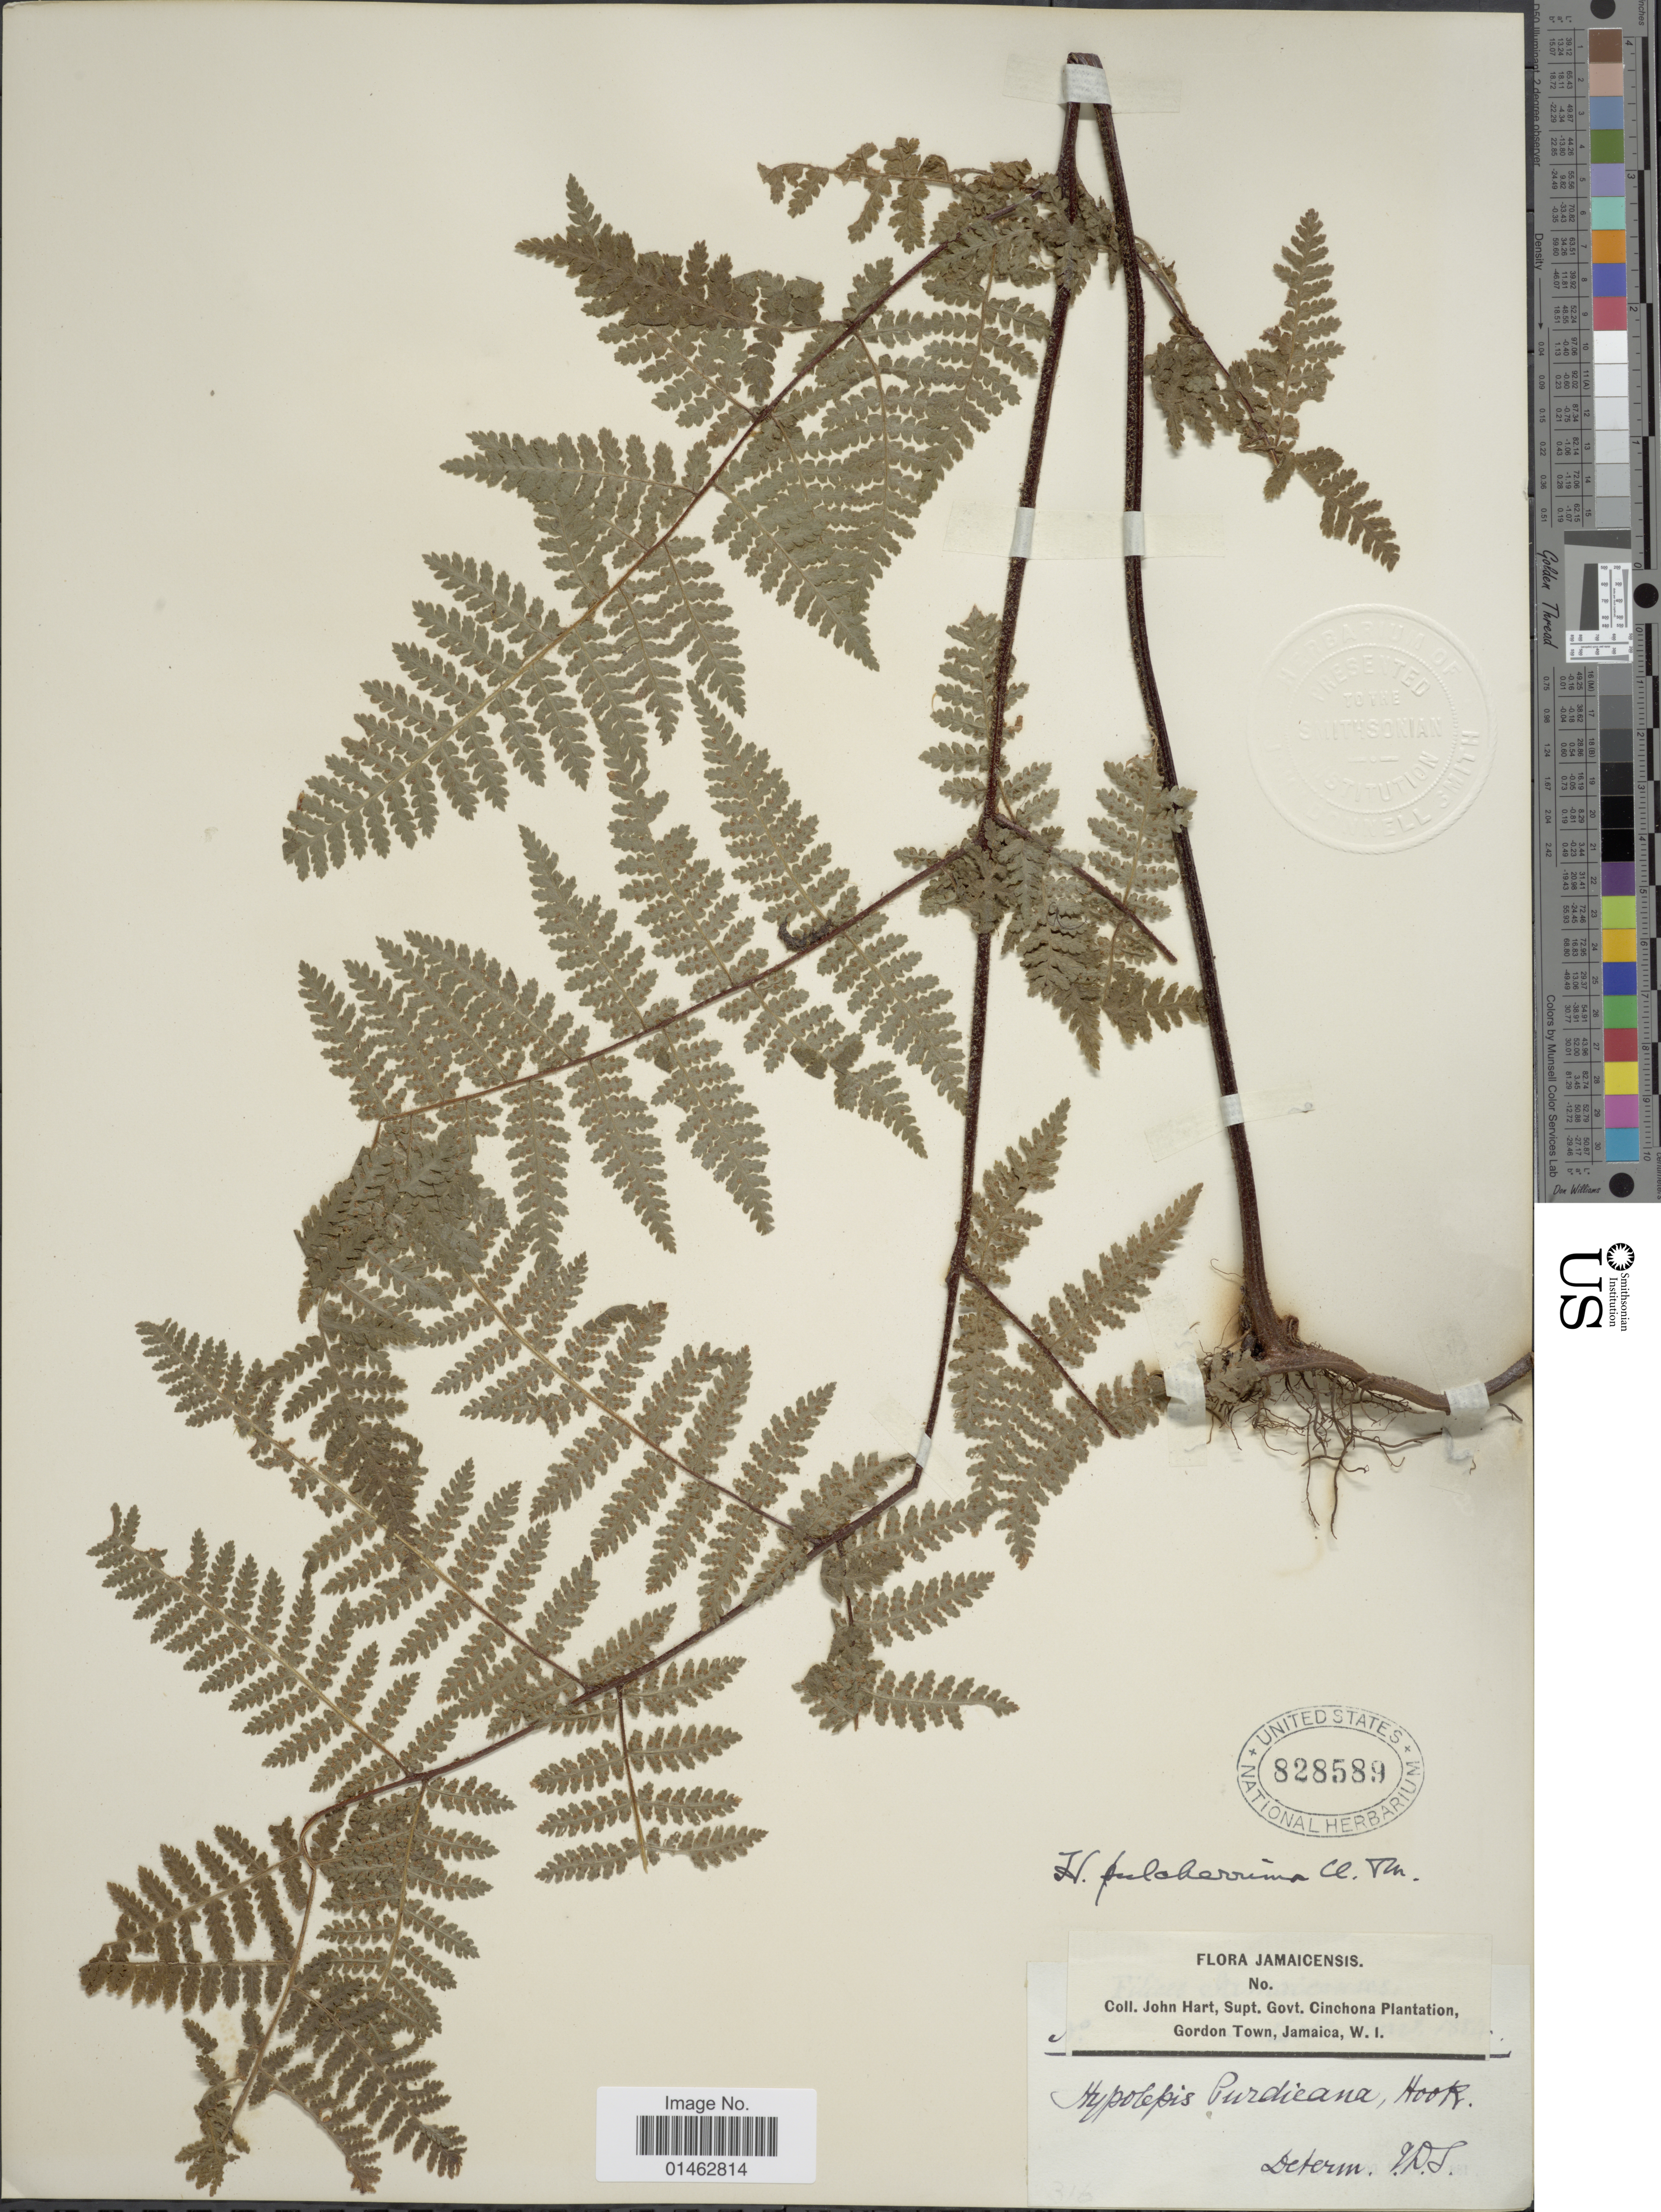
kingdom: Plantae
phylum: Tracheophyta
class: Polypodiopsida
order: Polypodiales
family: Dennstaedtiaceae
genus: Hypolepis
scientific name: Hypolepis pulcherrima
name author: Underw. & Maxon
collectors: J. Hart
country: Jamaica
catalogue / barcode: US 828589